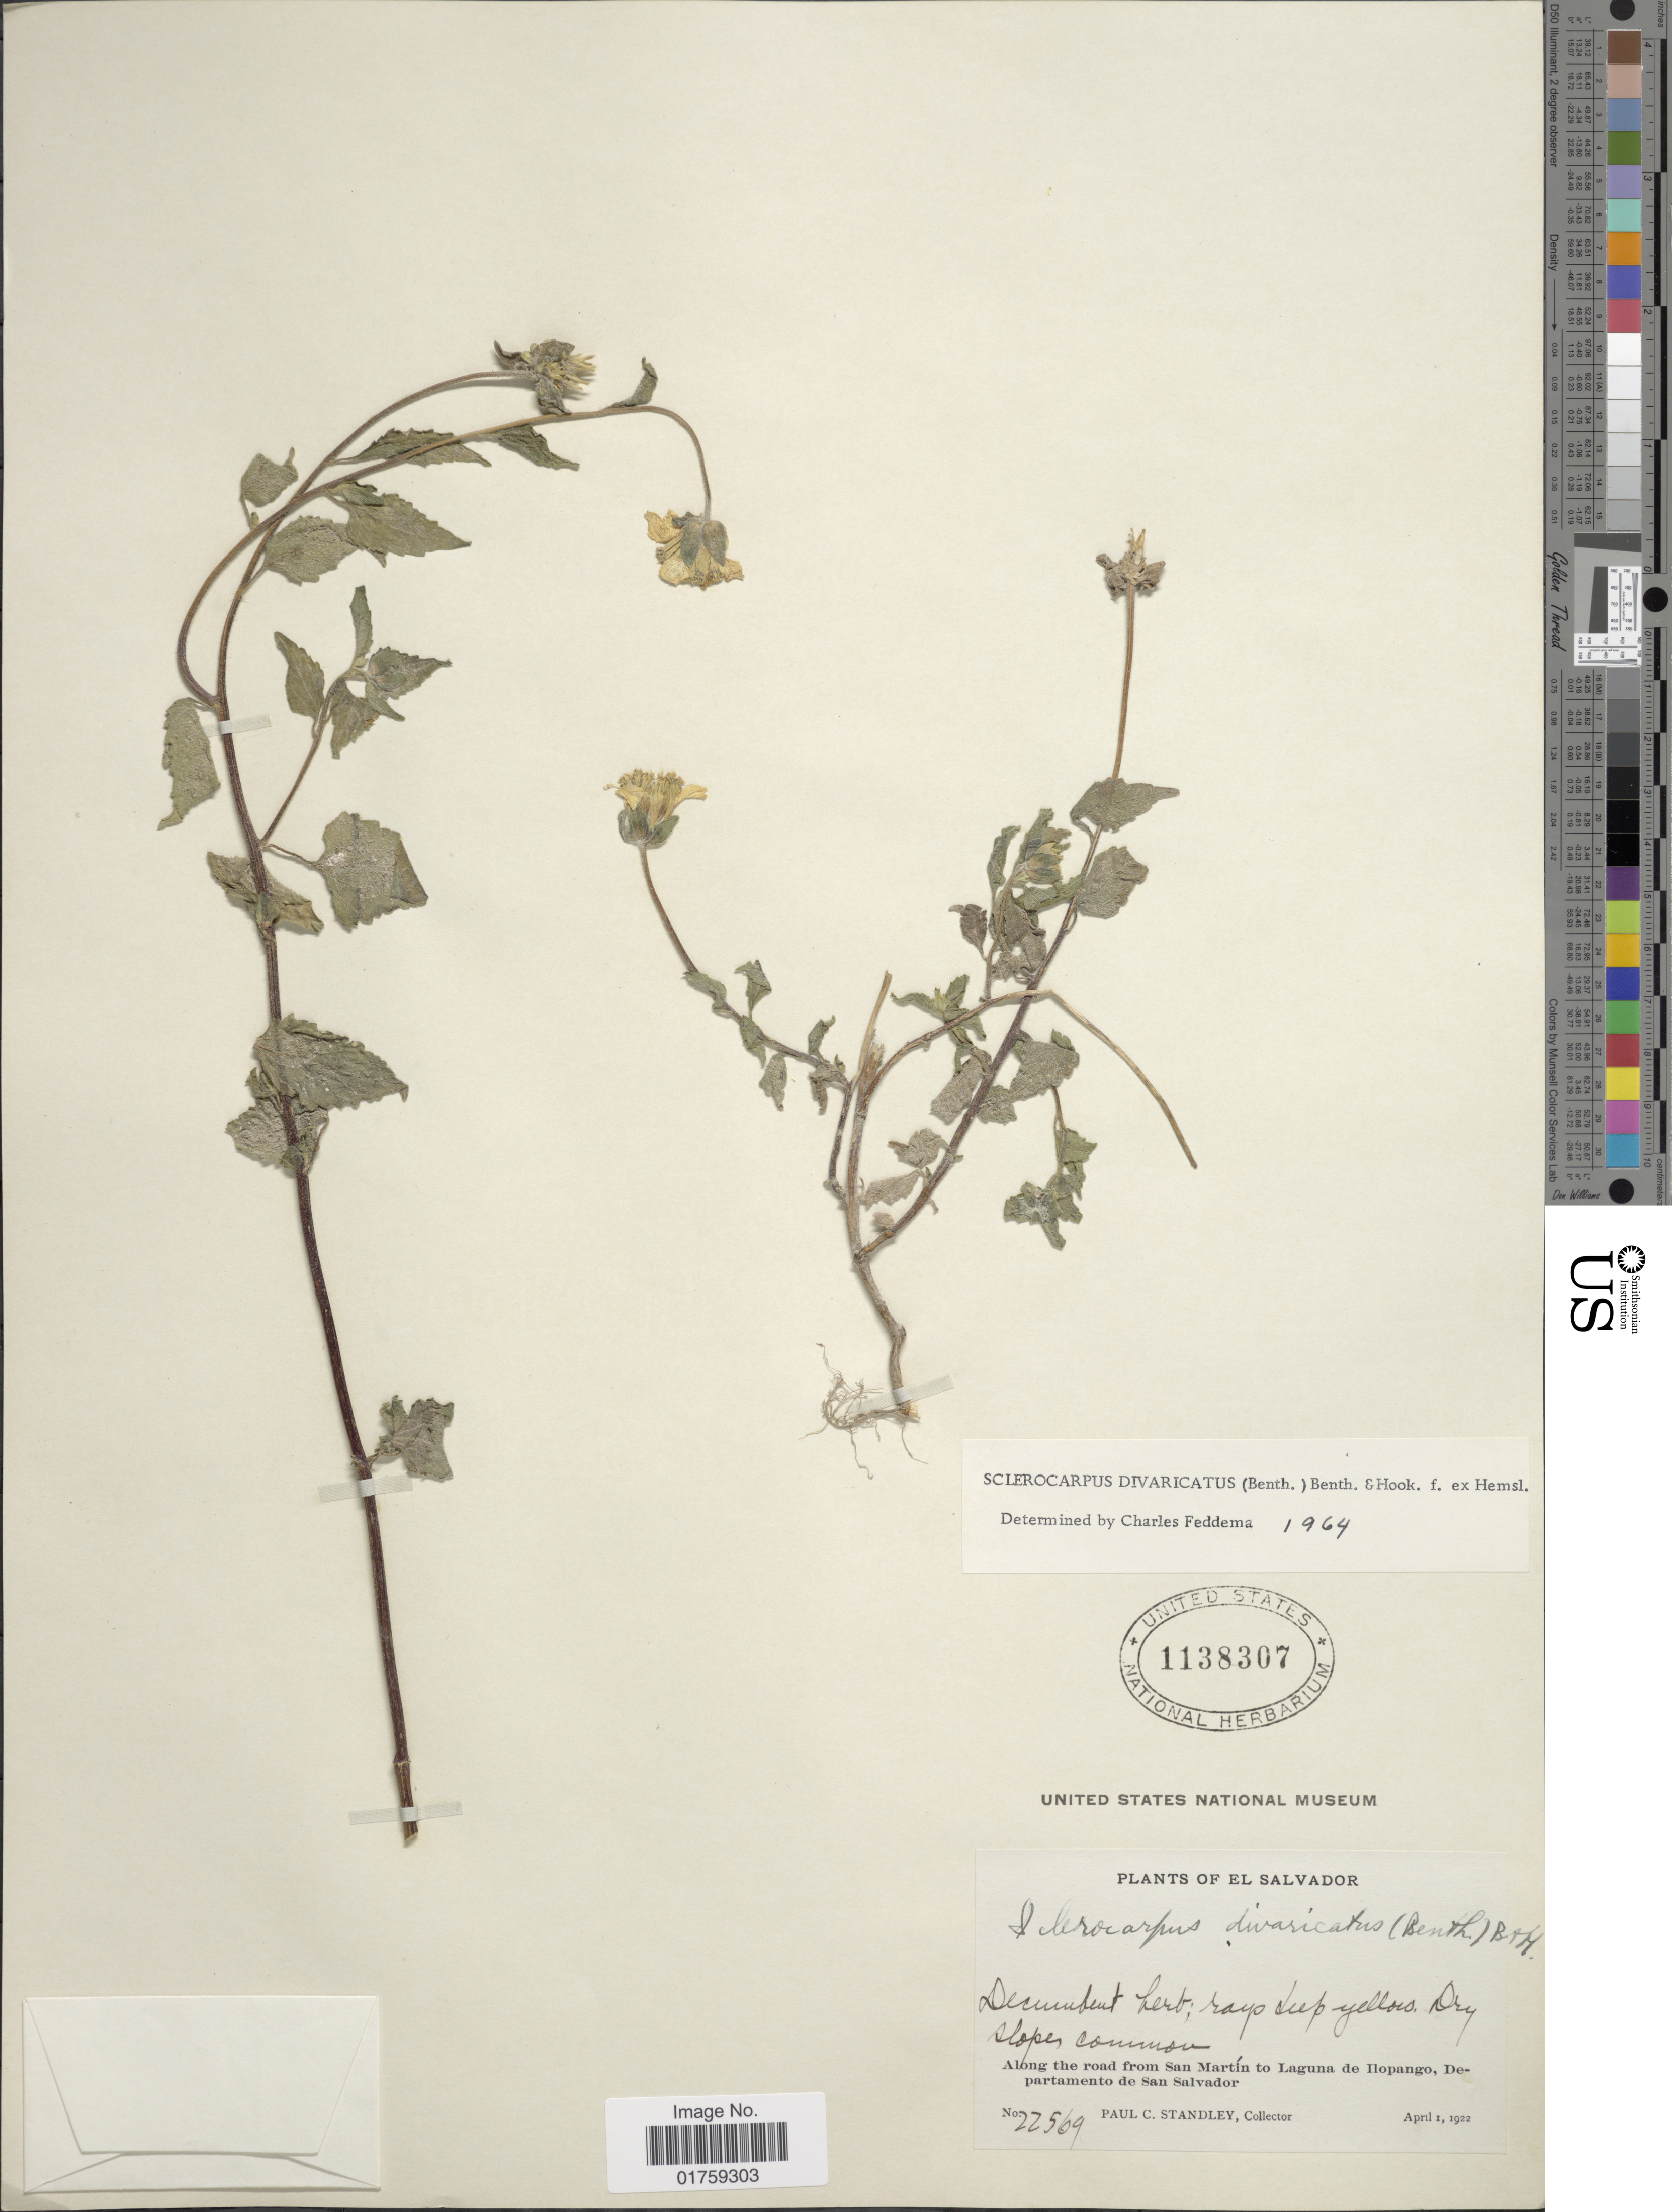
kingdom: Plantae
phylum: Tracheophyta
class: Magnoliopsida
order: Asterales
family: Asteraceae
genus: Sclerocarpus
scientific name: Sclerocarpus divaricatus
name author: (Benth.) Benth. & Hook. f. ex Hemsl.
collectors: P. C. Standley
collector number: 22569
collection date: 1922-04-01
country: El Salvador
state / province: San Salvador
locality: Along the road from San Martin to Laguna de Ilopango, Departamento de San Salvador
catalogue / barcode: US 1138307